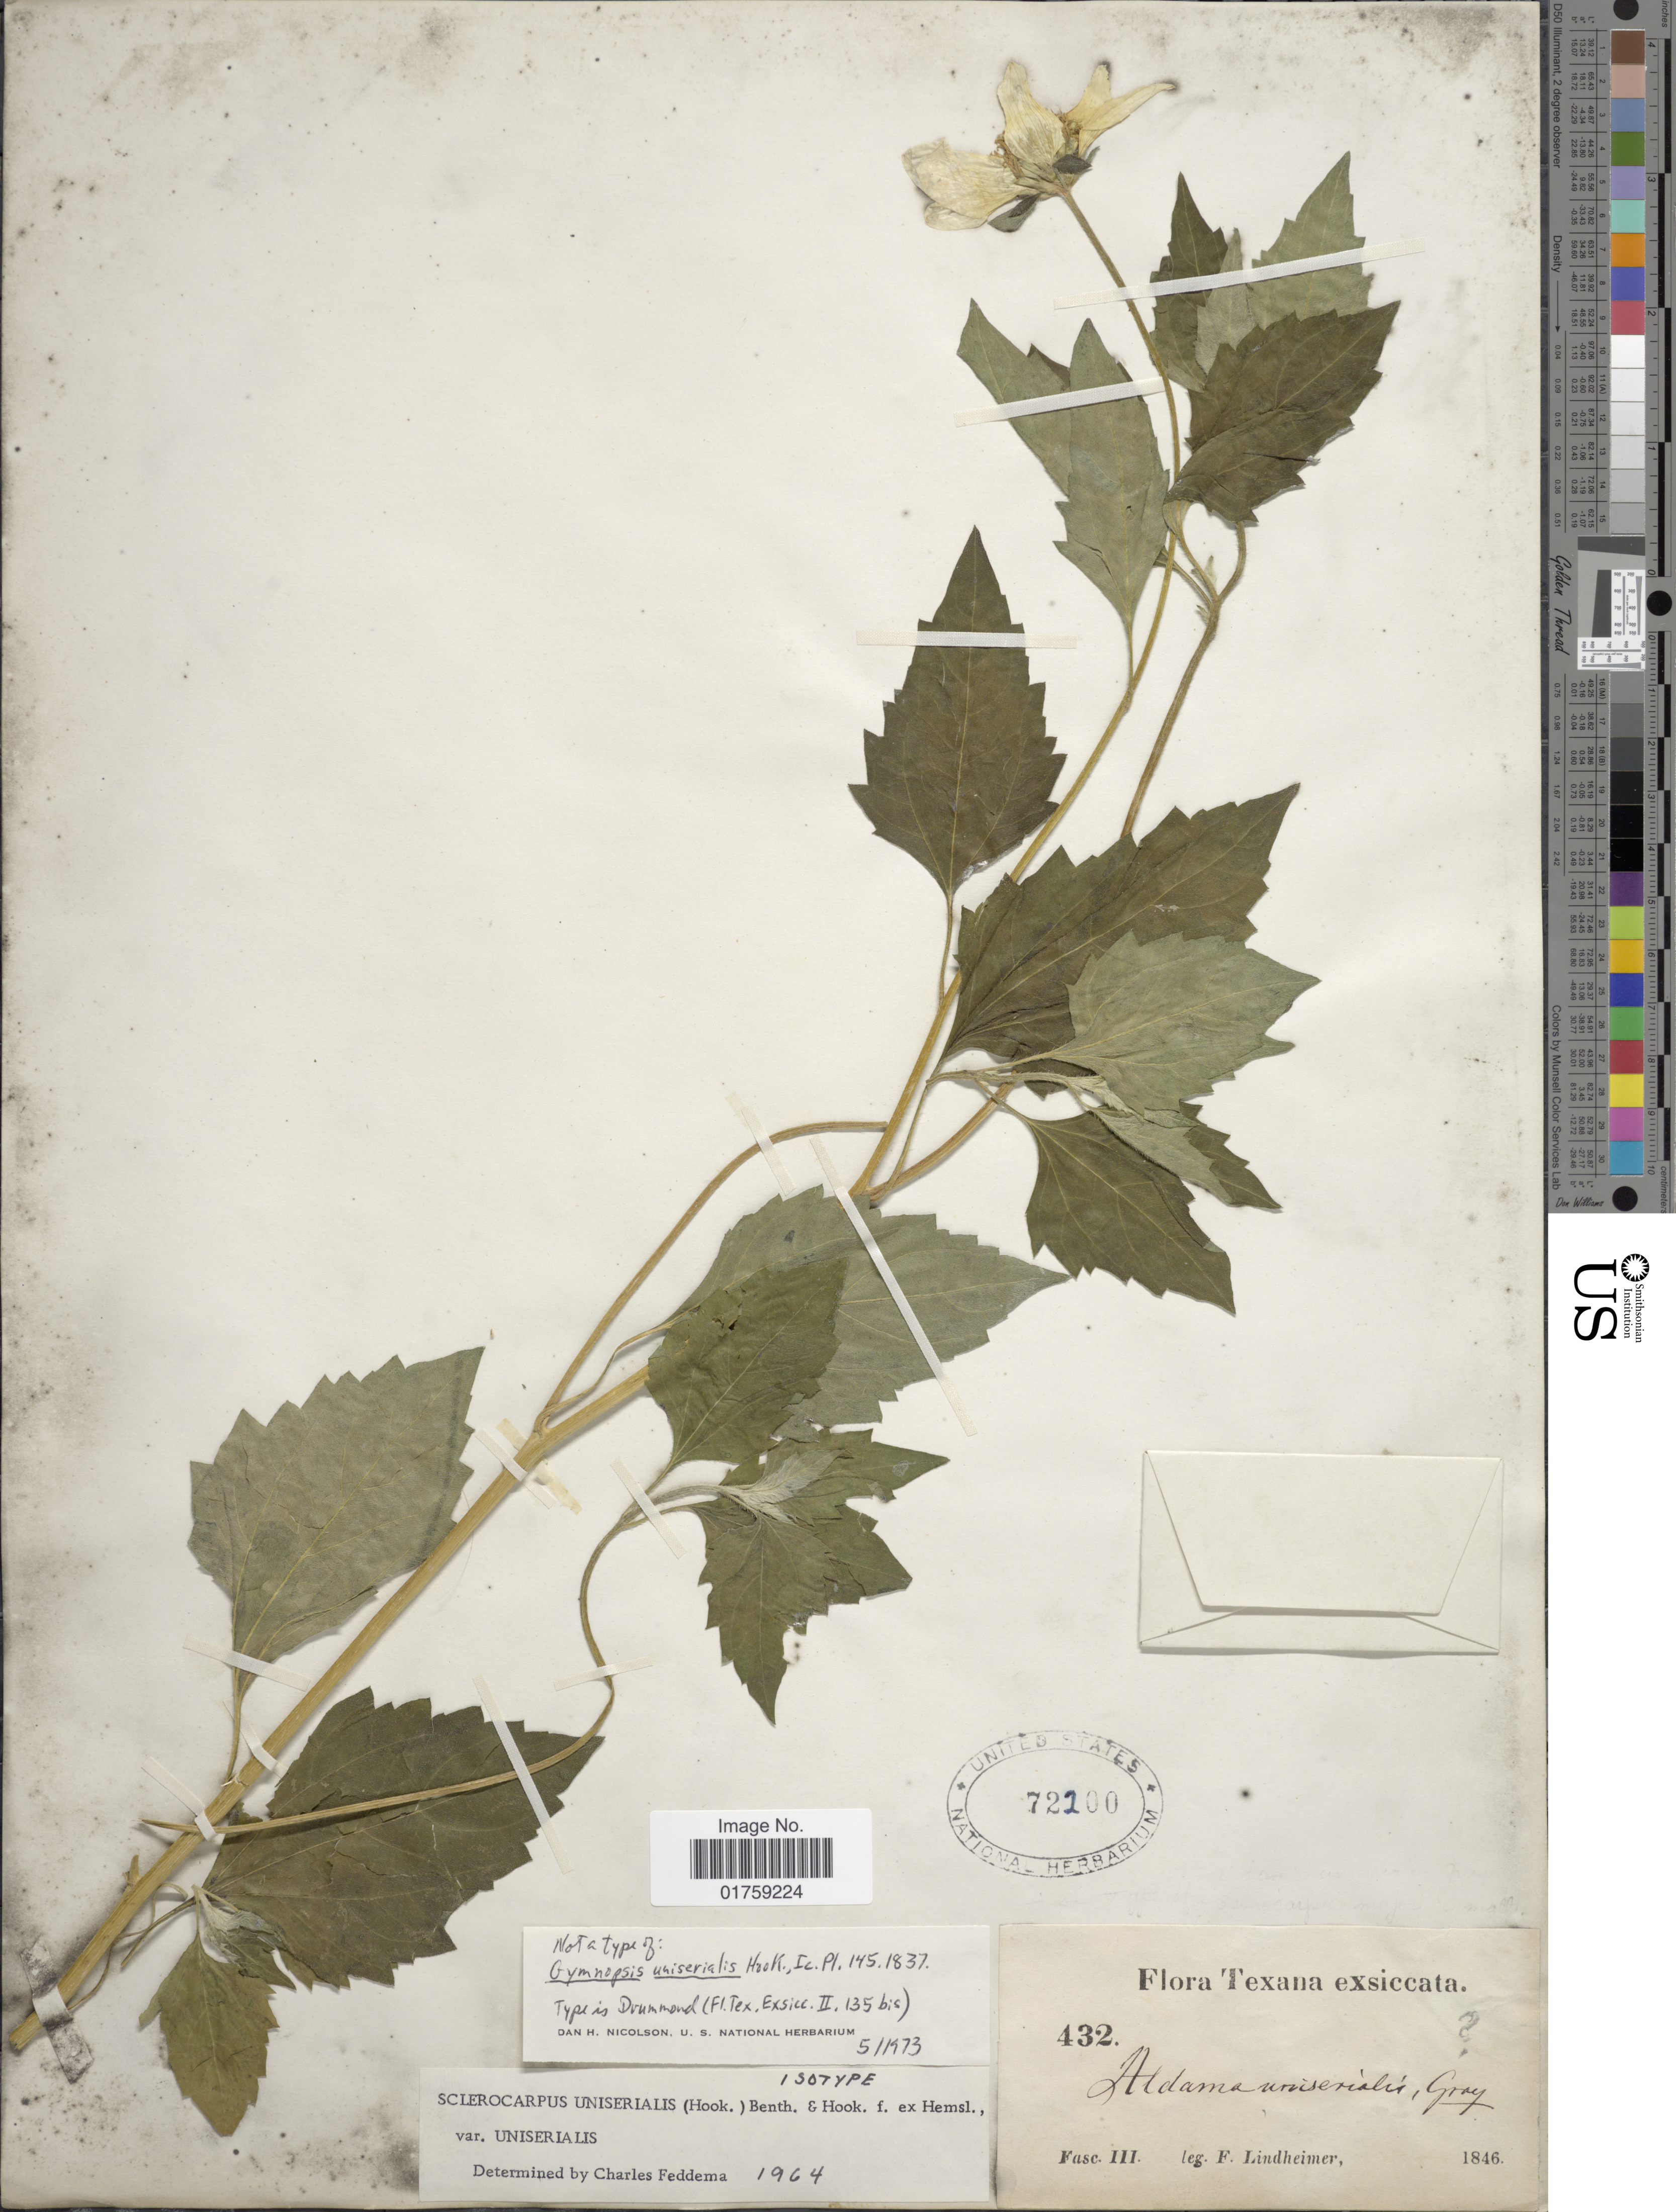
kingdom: Plantae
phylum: Tracheophyta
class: Magnoliopsida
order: Asterales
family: Asteraceae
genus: Sclerocarpus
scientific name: Sclerocarpus uniserialis var. uniserialis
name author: (Hook.) Benth. & Hook. f. ex Hemsl.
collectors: F. Lindheimer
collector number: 432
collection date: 1846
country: United States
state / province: Texas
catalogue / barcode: US 72100